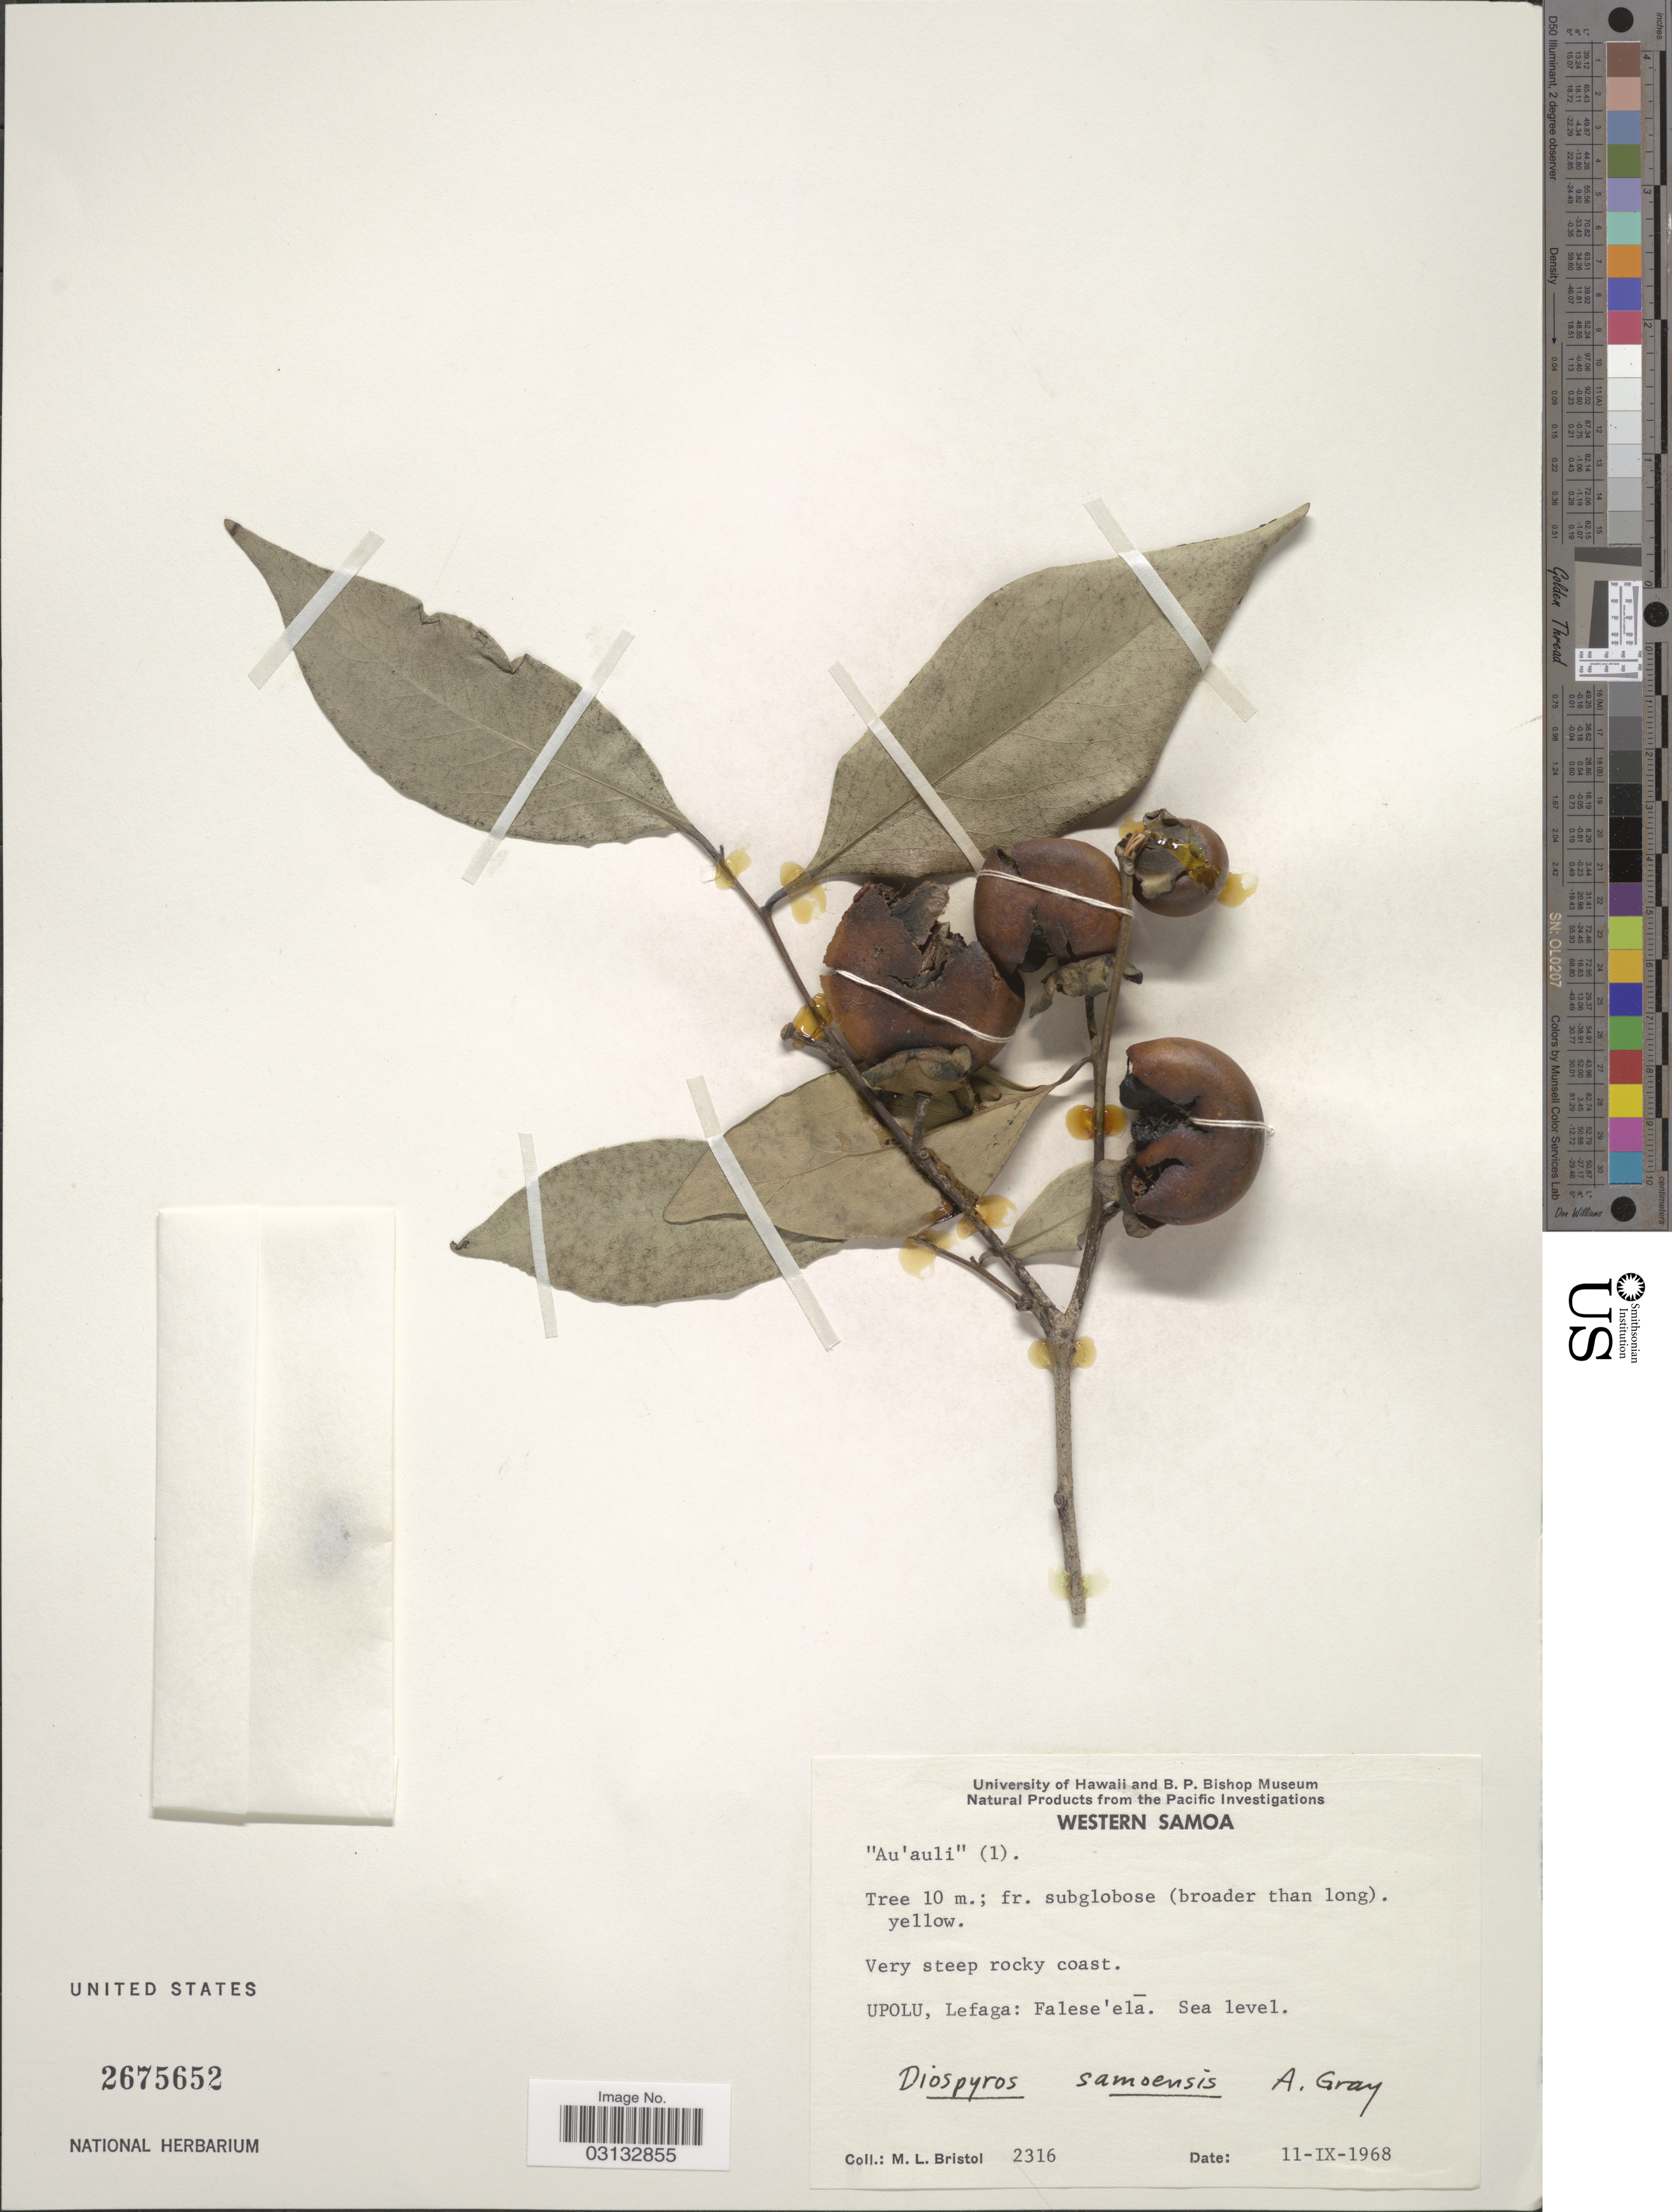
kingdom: Plantae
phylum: Tracheophyta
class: Magnoliopsida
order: Ericales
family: Ebenaceae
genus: Diospyros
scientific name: Diospyros samoensis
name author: A. Gray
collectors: M. L. Bristol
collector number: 2316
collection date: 1968-09-11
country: Samoa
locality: Upolu, Lefaga: Falese'ela.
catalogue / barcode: US 2675652